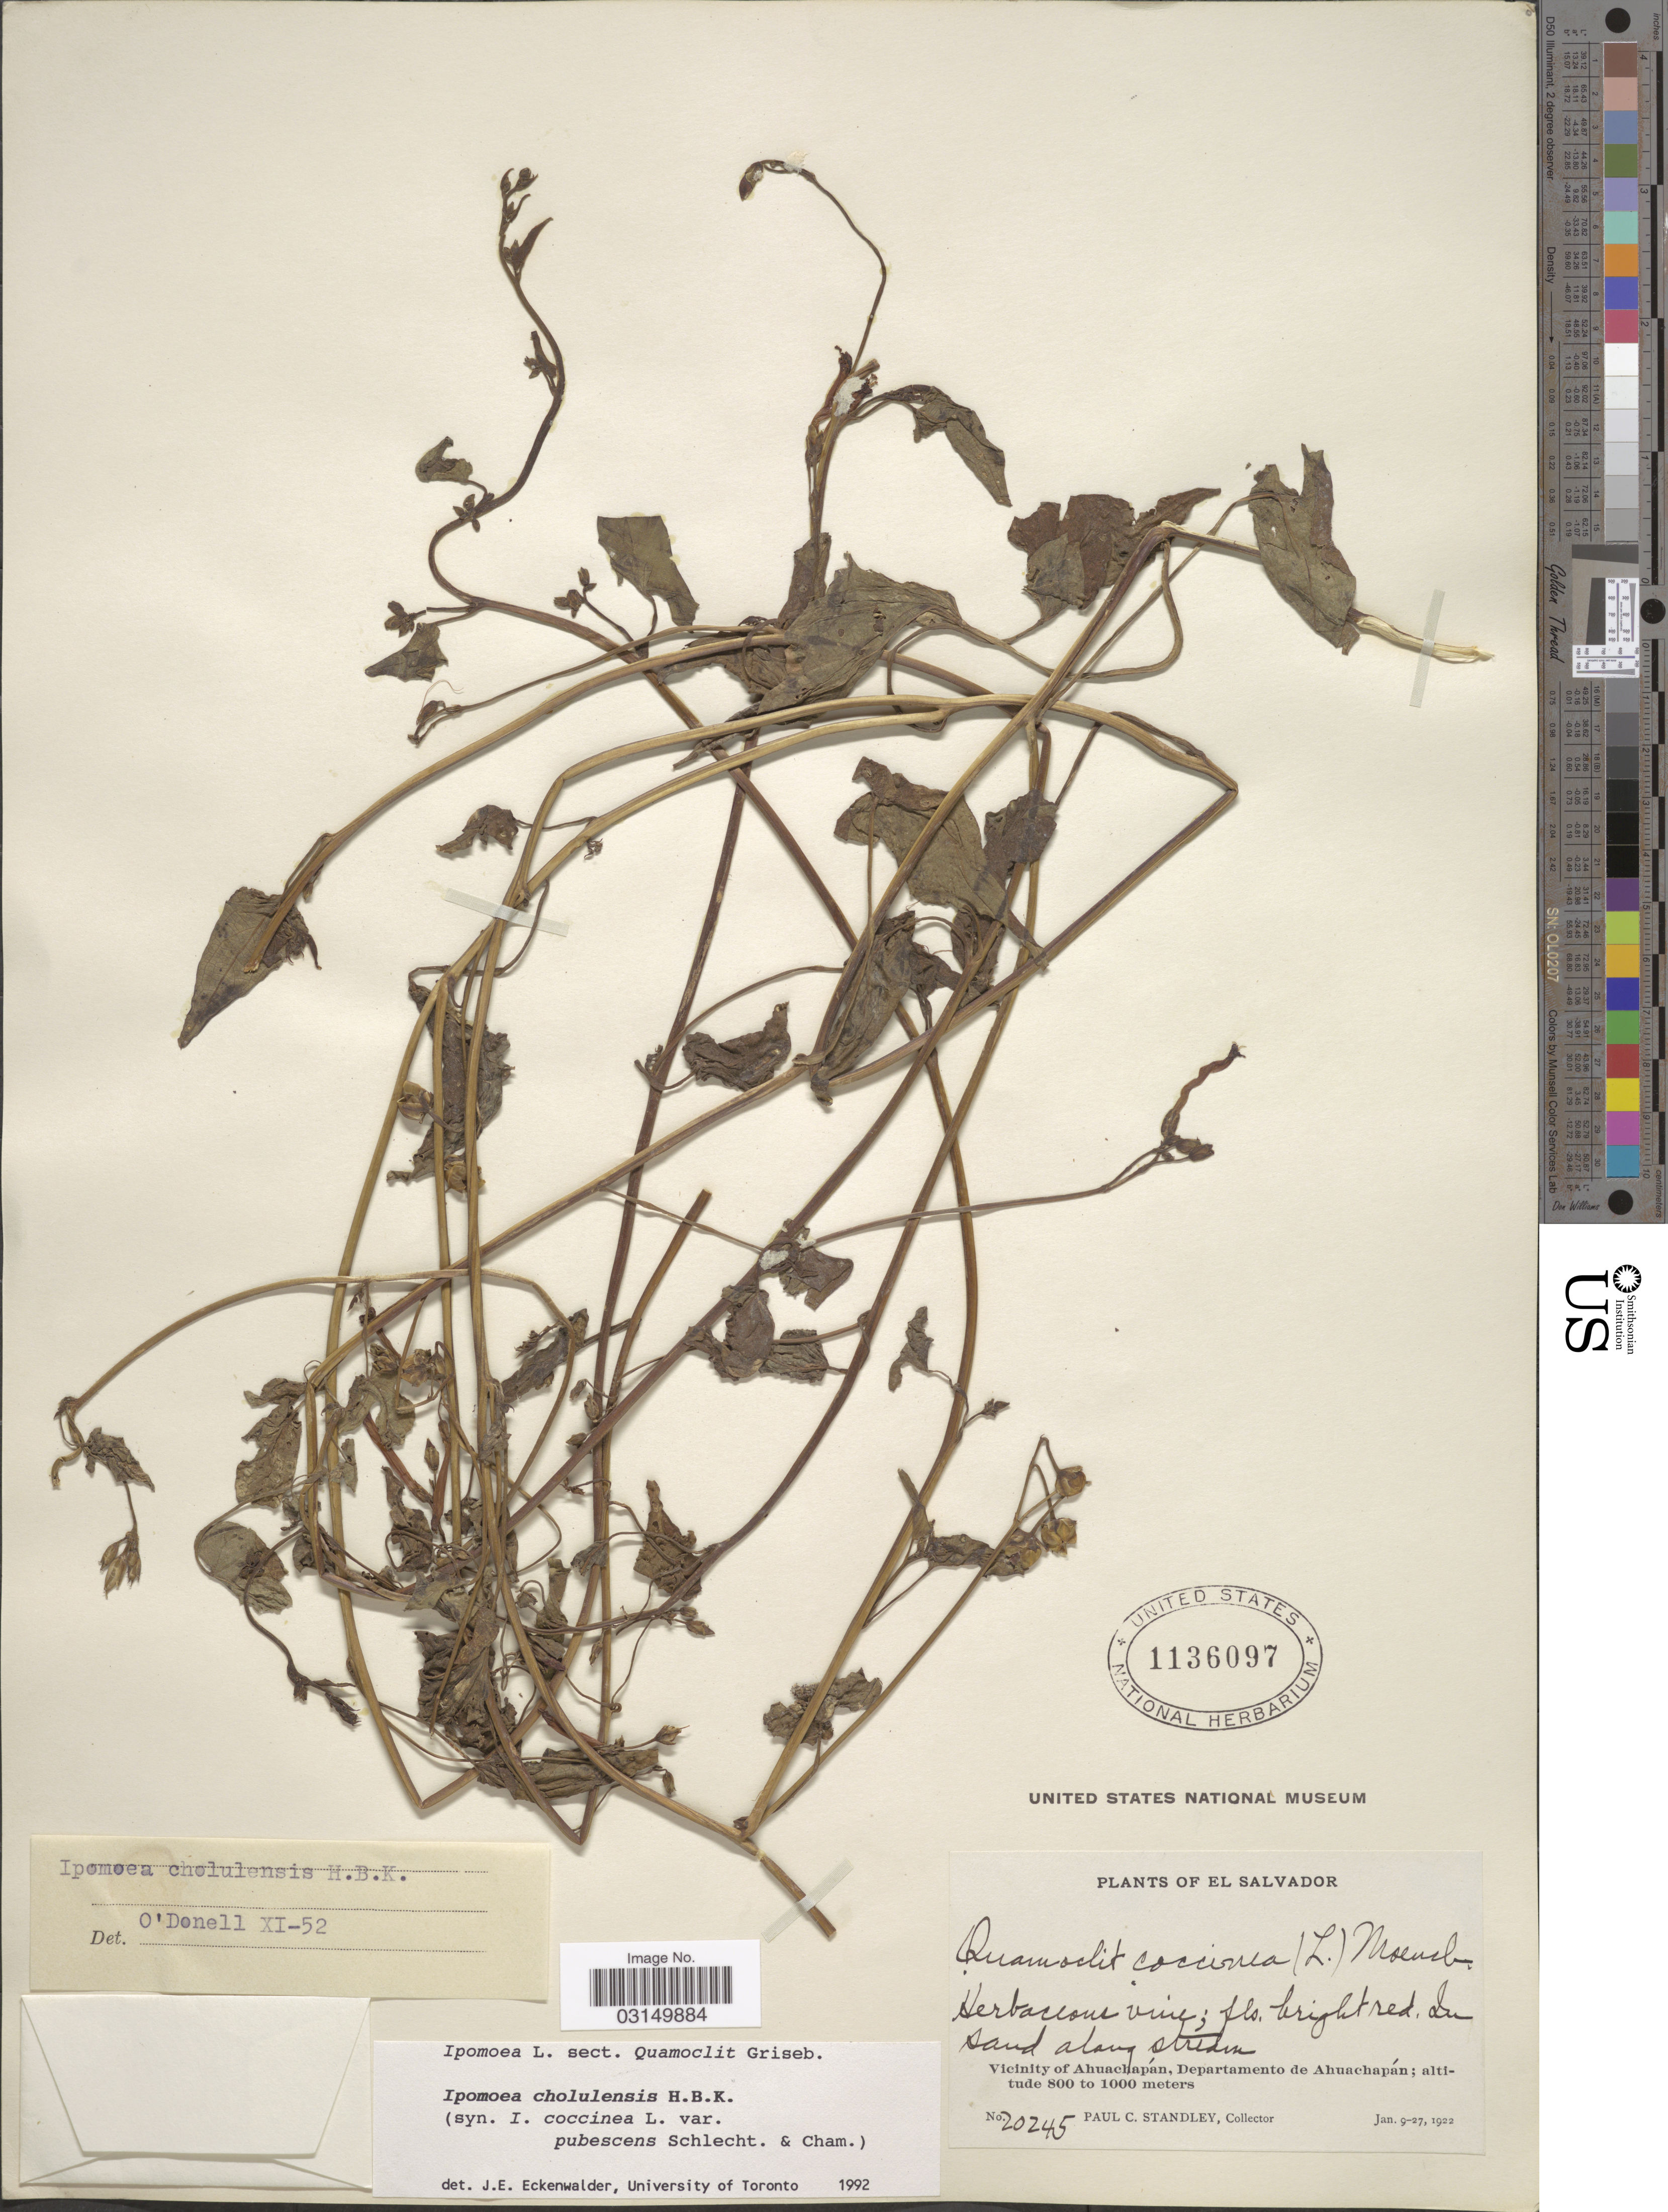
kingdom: Plantae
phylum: Tracheophyta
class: Magnoliopsida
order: Solanales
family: Convolvulaceae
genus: Ipomoea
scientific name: Ipomoea cholulensis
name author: Kunth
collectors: P. C. Standley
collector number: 20245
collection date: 1922-01-09/1922-01-27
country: El Salvador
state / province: Ahuachapan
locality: Vicinity of Ahuachapán, Departamento de Ahuachapán.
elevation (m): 800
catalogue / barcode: US 1136097